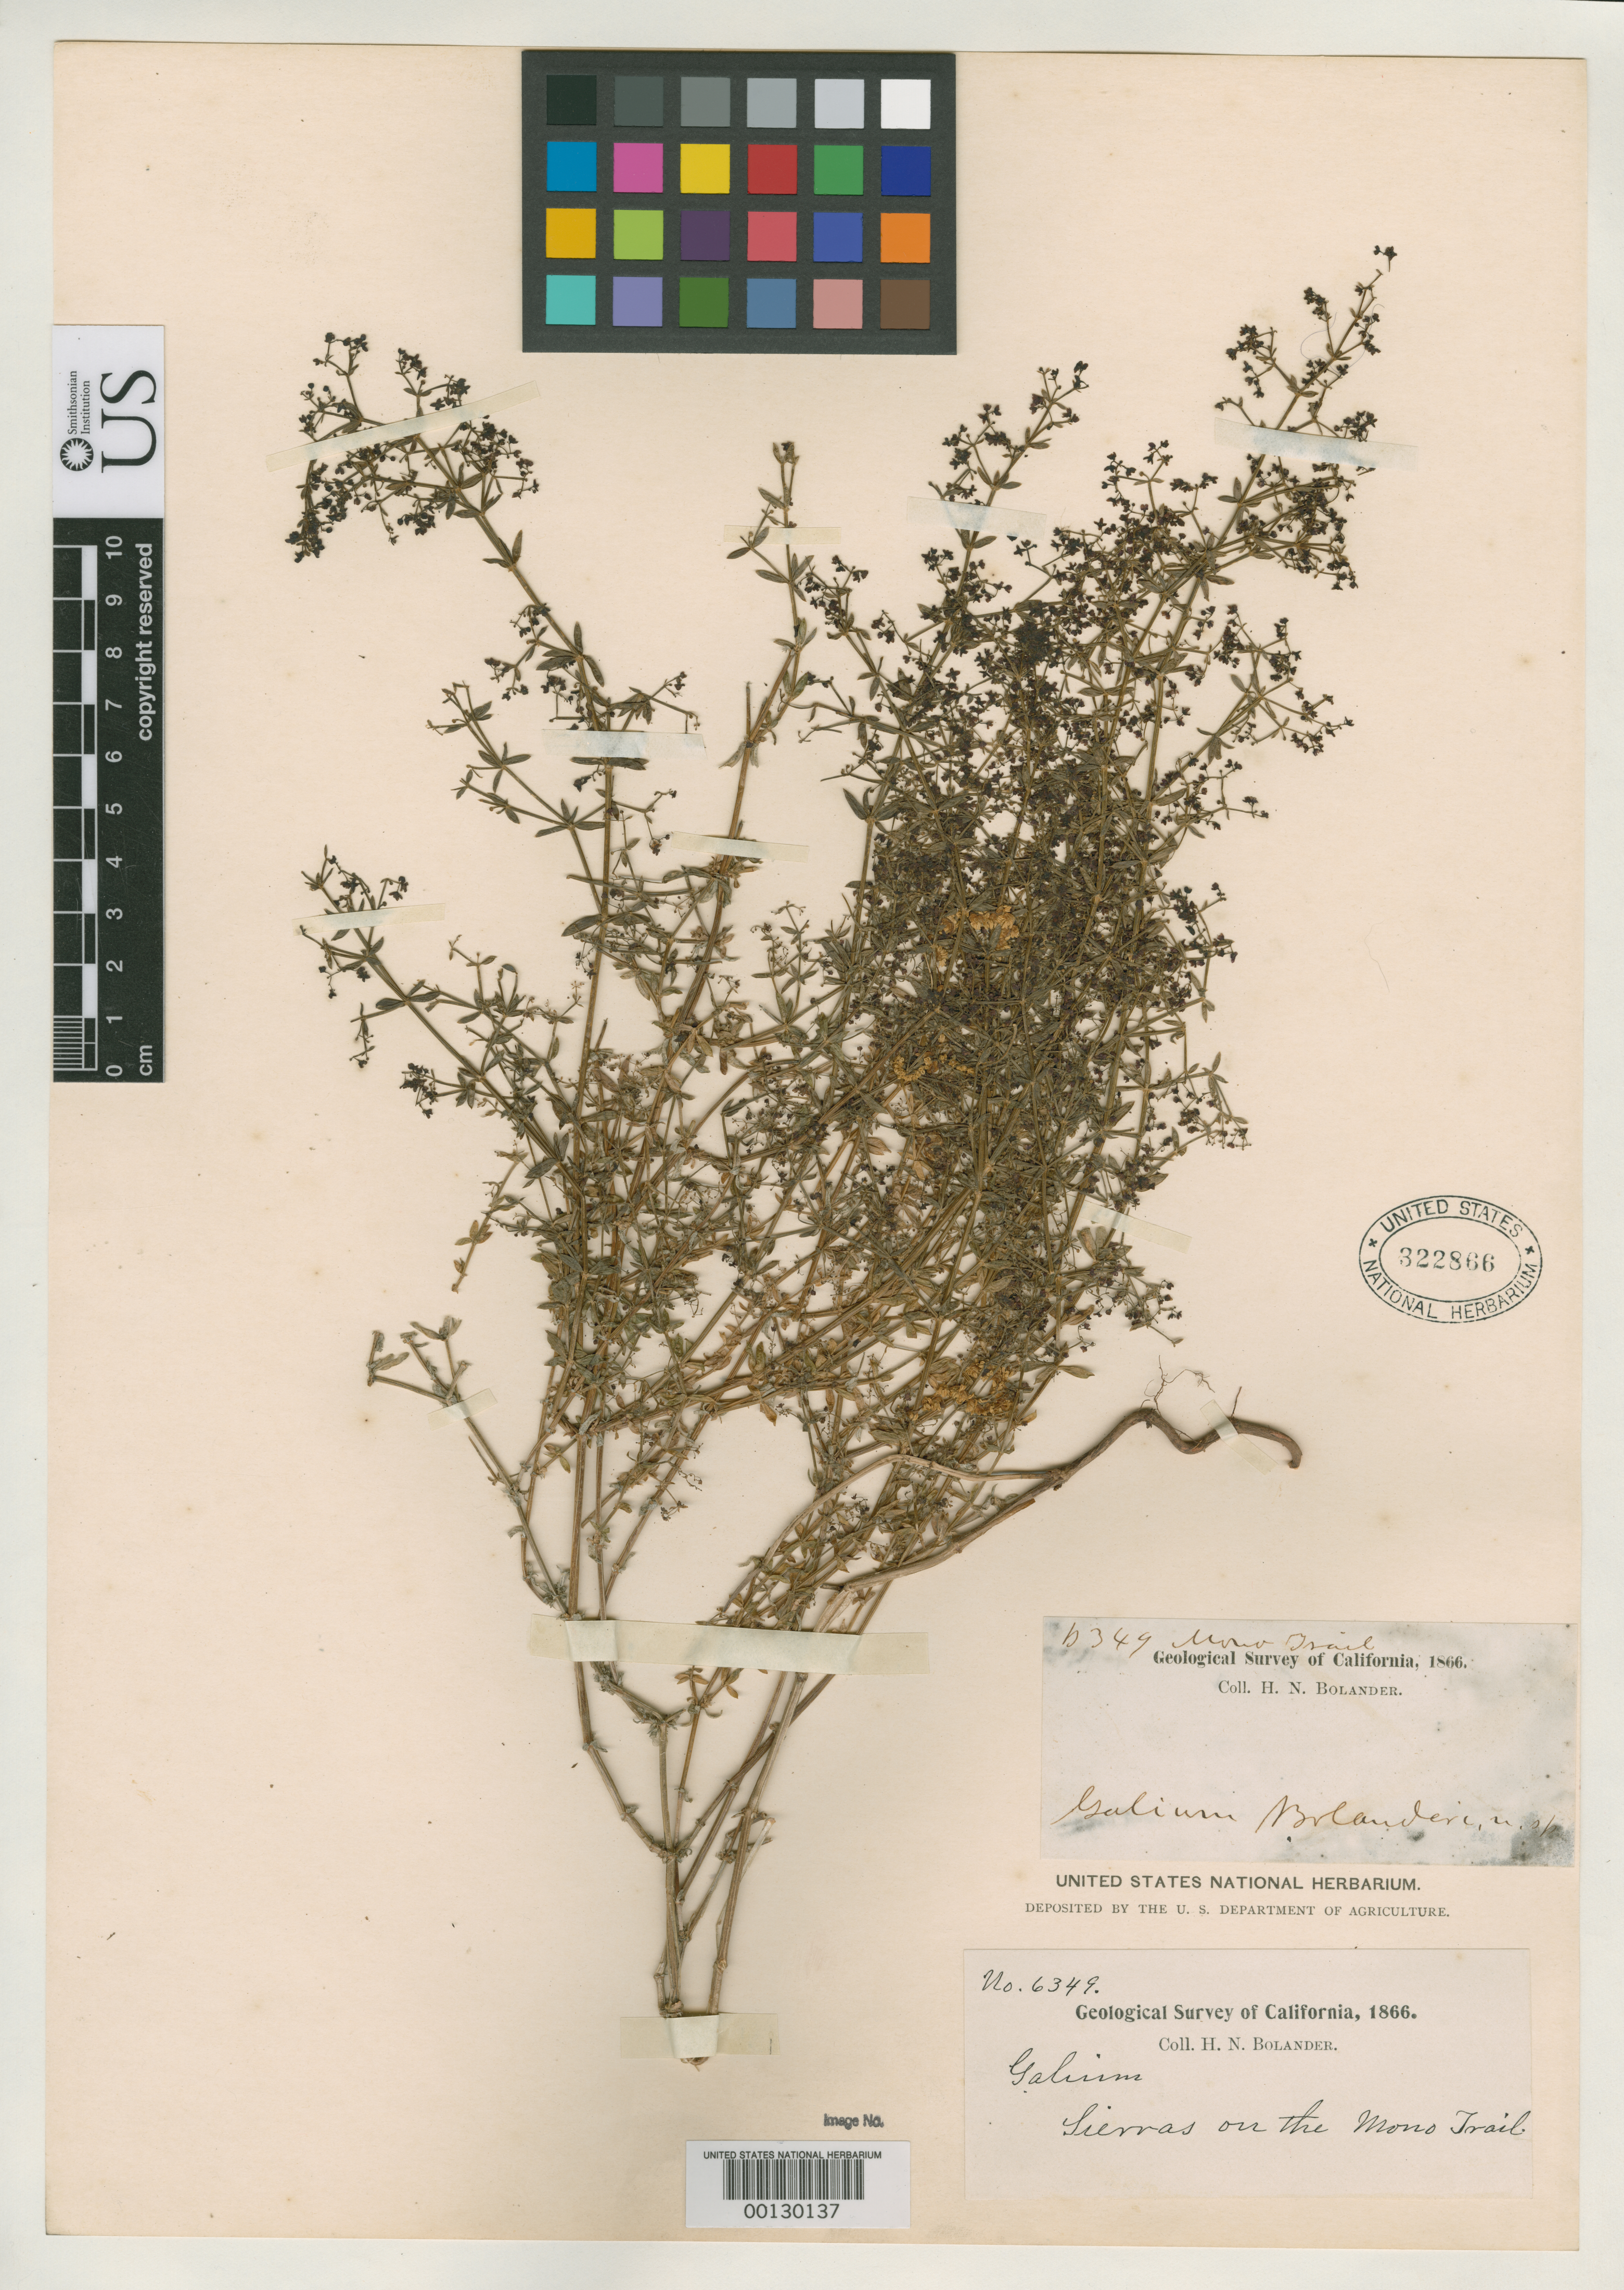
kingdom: Plantae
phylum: Tracheophyta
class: Magnoliopsida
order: Gentianales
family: Rubiaceae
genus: Galium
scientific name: Galium bolanderi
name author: A. Gray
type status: Isotype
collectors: H. Bolander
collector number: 6349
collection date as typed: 1866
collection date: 1866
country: United States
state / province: California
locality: Sierra Nevada, Mono Trail.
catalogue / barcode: US 322866